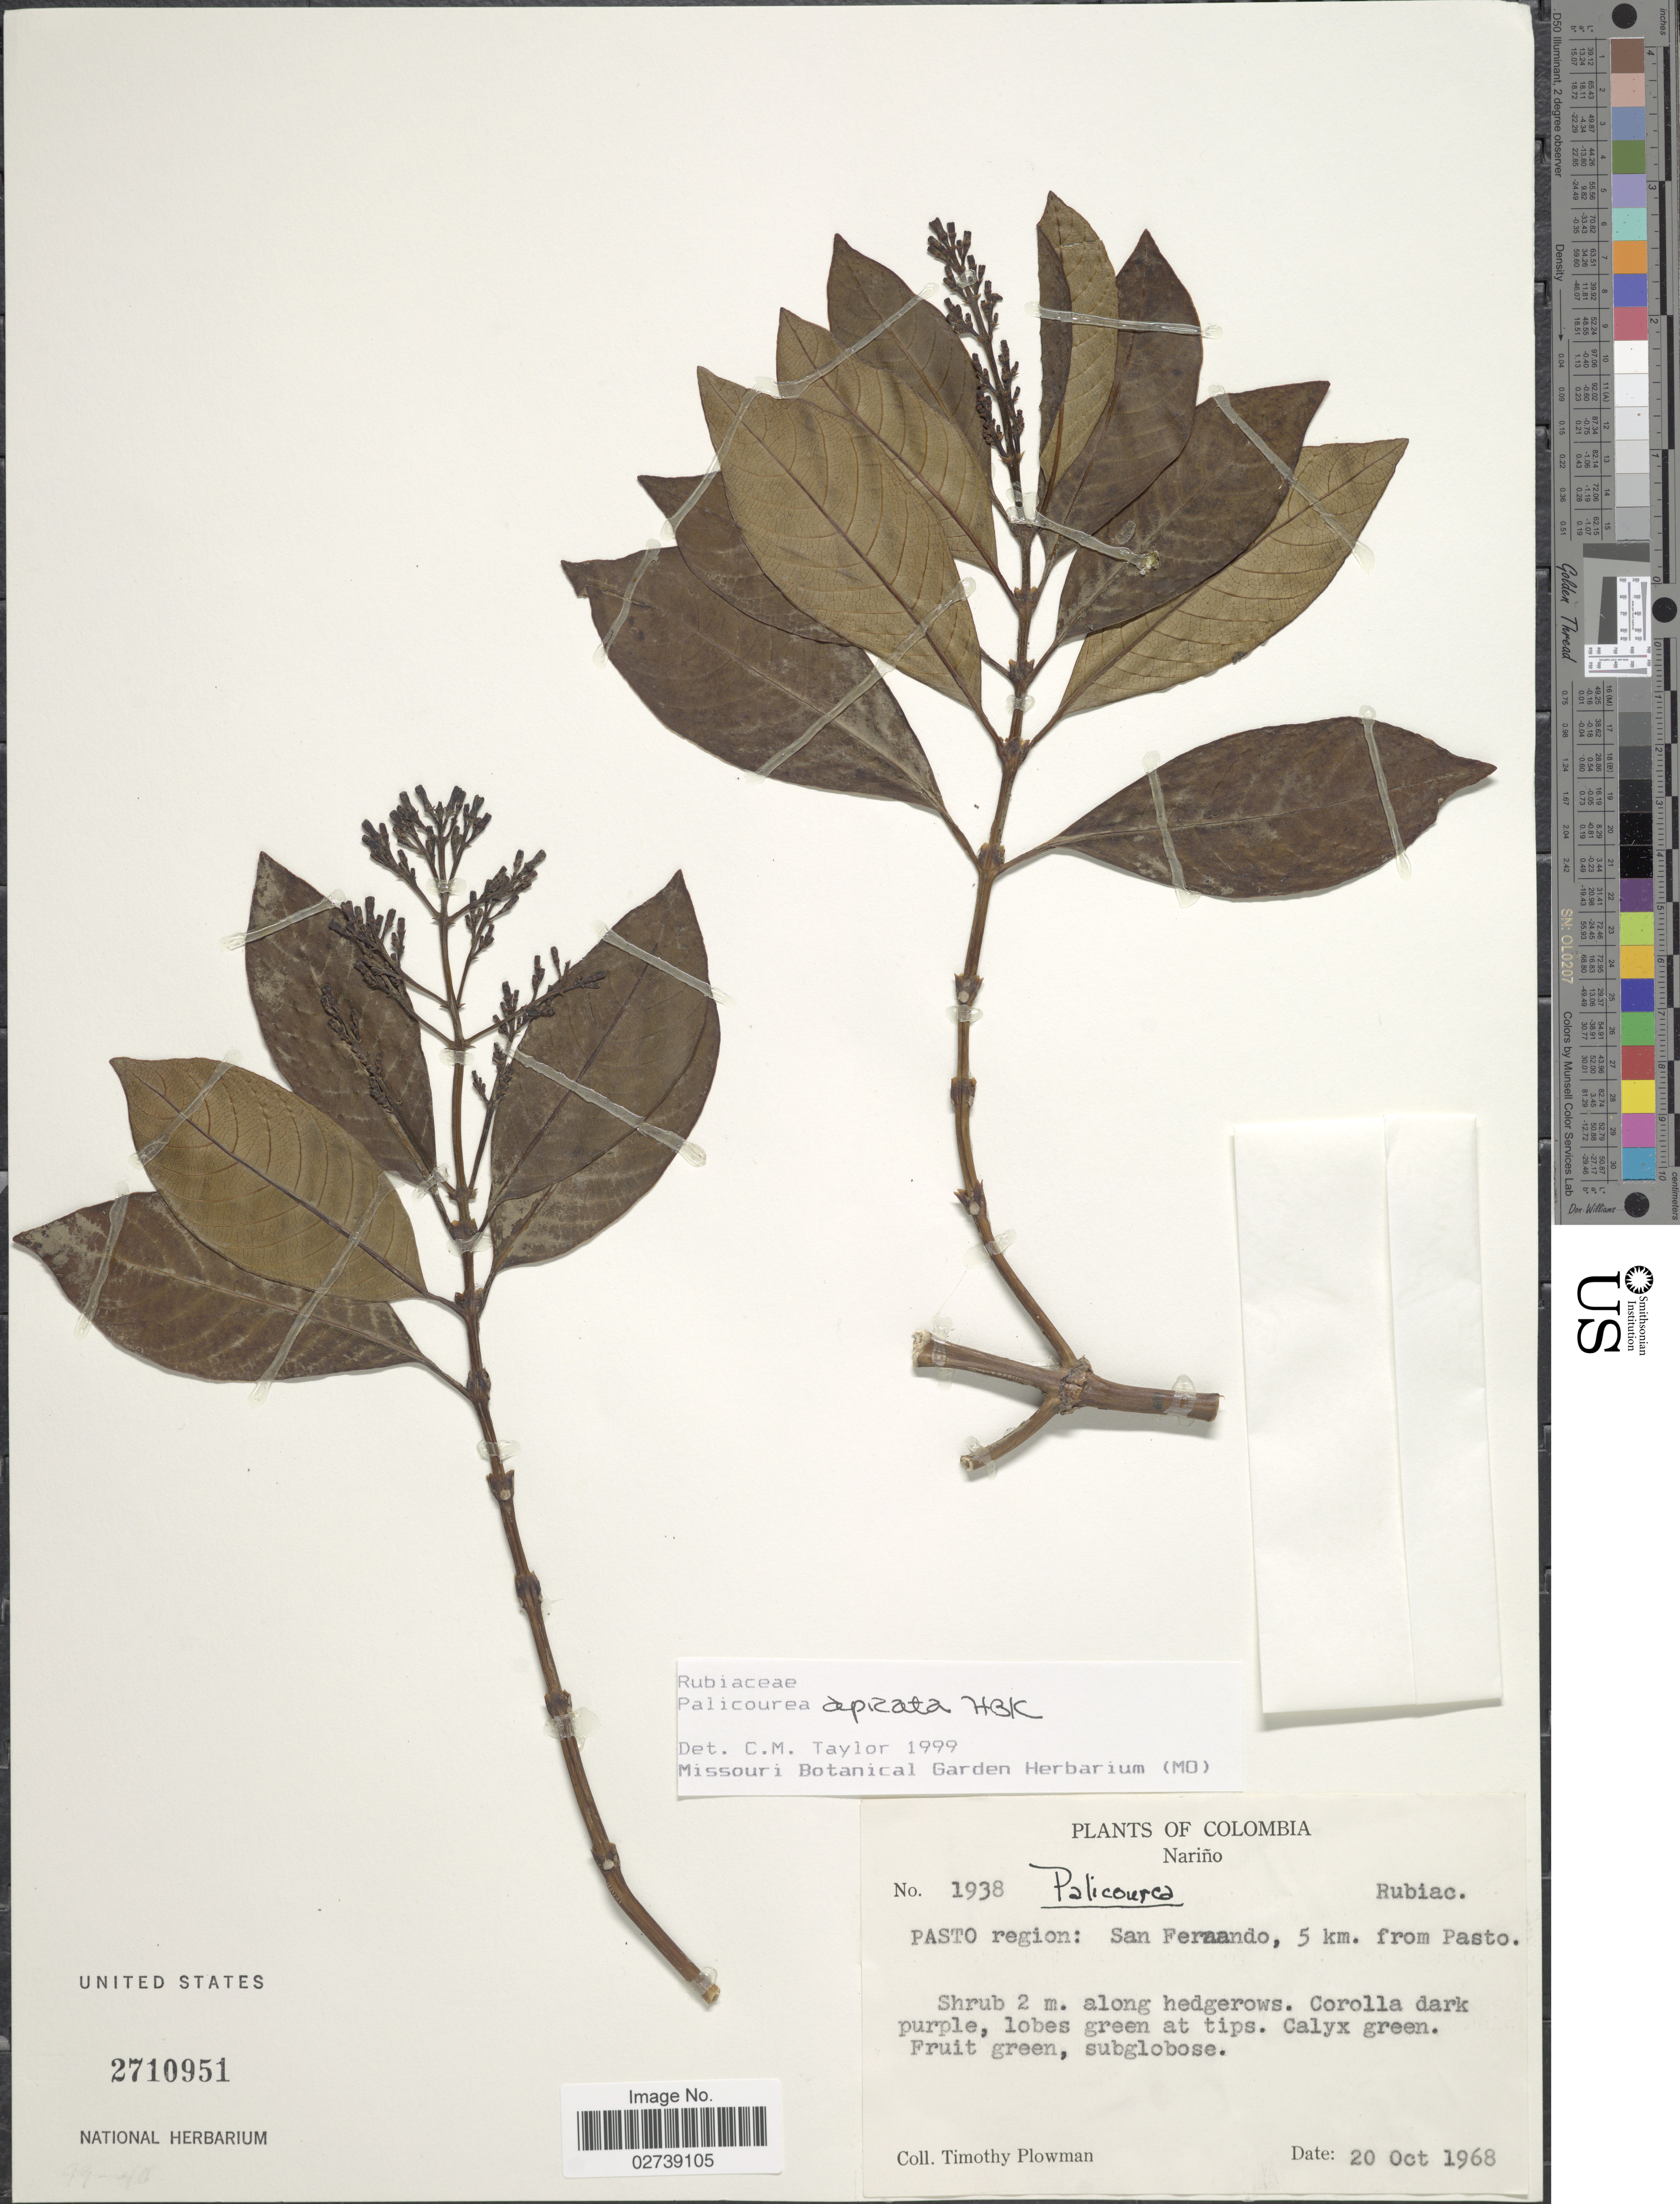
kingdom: Plantae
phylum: Tracheophyta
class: Magnoliopsida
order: Gentianales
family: Rubiaceae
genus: Palicourea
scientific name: Palicourea apicata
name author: Kunth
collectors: T. Plowman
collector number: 1938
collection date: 1968-10-20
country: Colombia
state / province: Nariño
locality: Pasto Region: San Fernando, 5 km. from Pasto.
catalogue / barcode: US 2710951